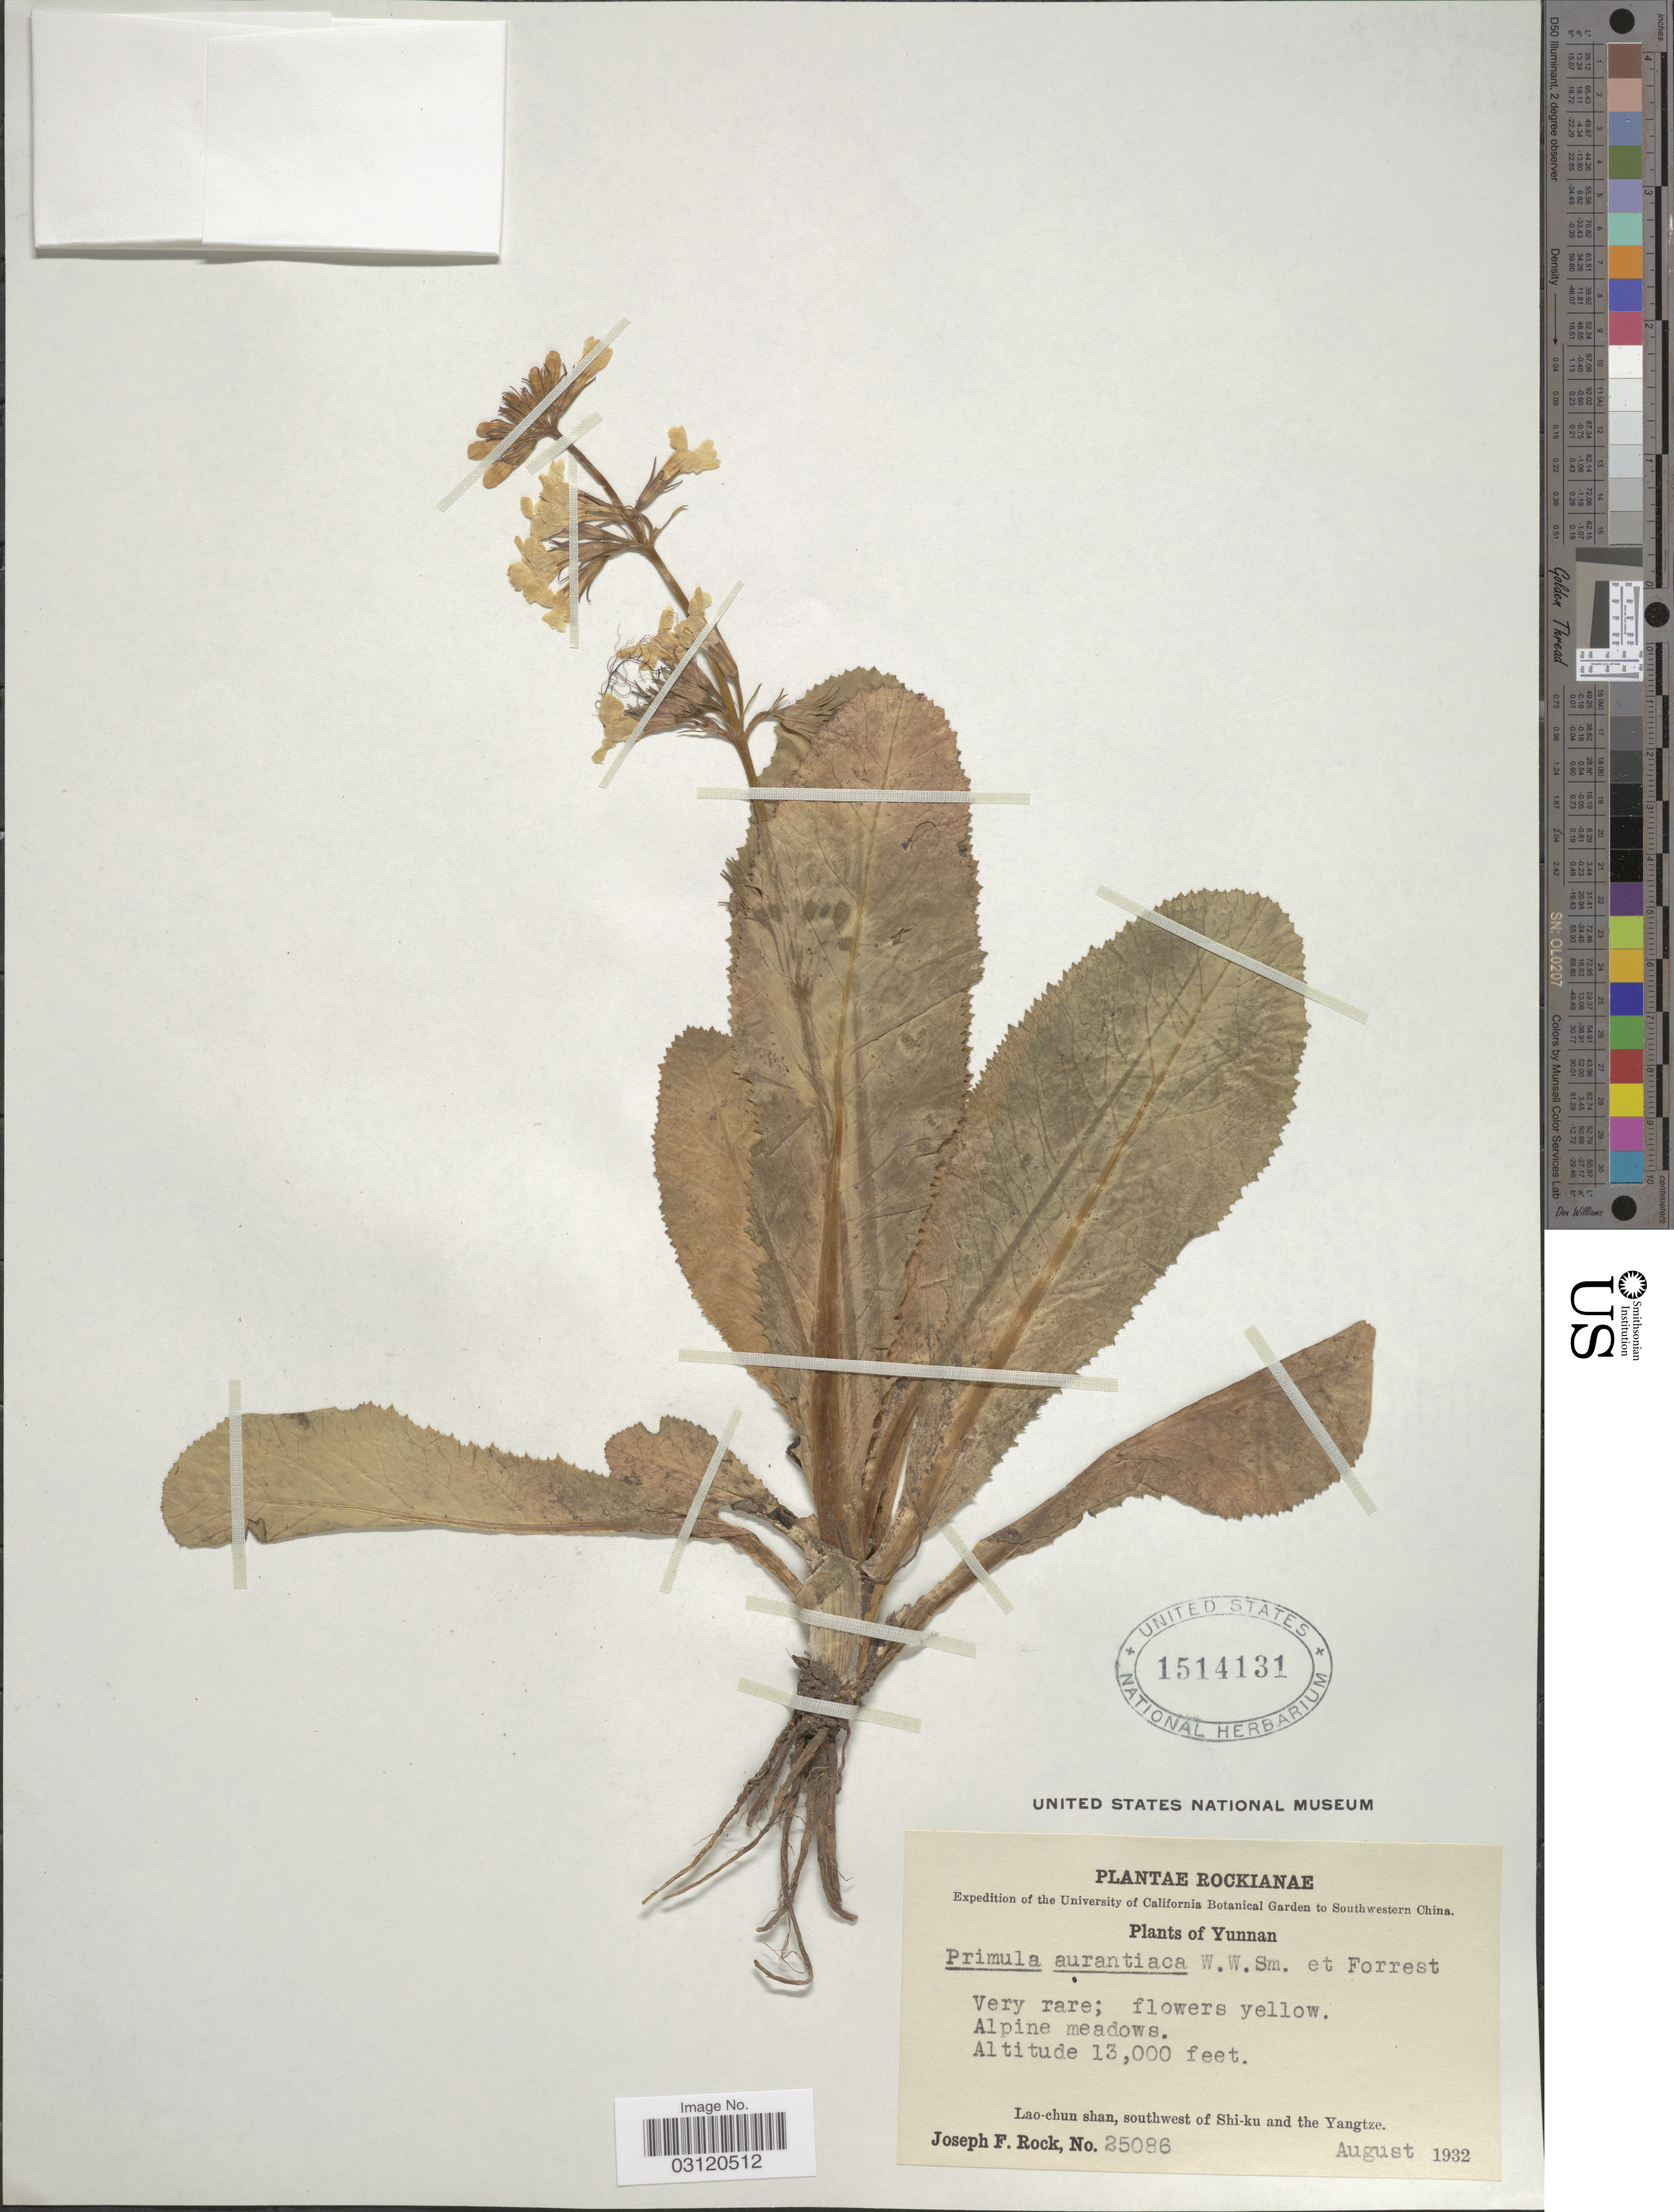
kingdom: Plantae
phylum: Tracheophyta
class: Magnoliopsida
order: Ericales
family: Primulaceae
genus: Primula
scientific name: Primula aurantiaca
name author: W.W. Sm. & Forrest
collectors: J. F. Rock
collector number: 25086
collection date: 1932-08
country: China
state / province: Yunnan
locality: Southwestern China. Lao-chun shan, southwest of Shi-ku and the Yangtze.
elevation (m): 3962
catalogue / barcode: US 1514131